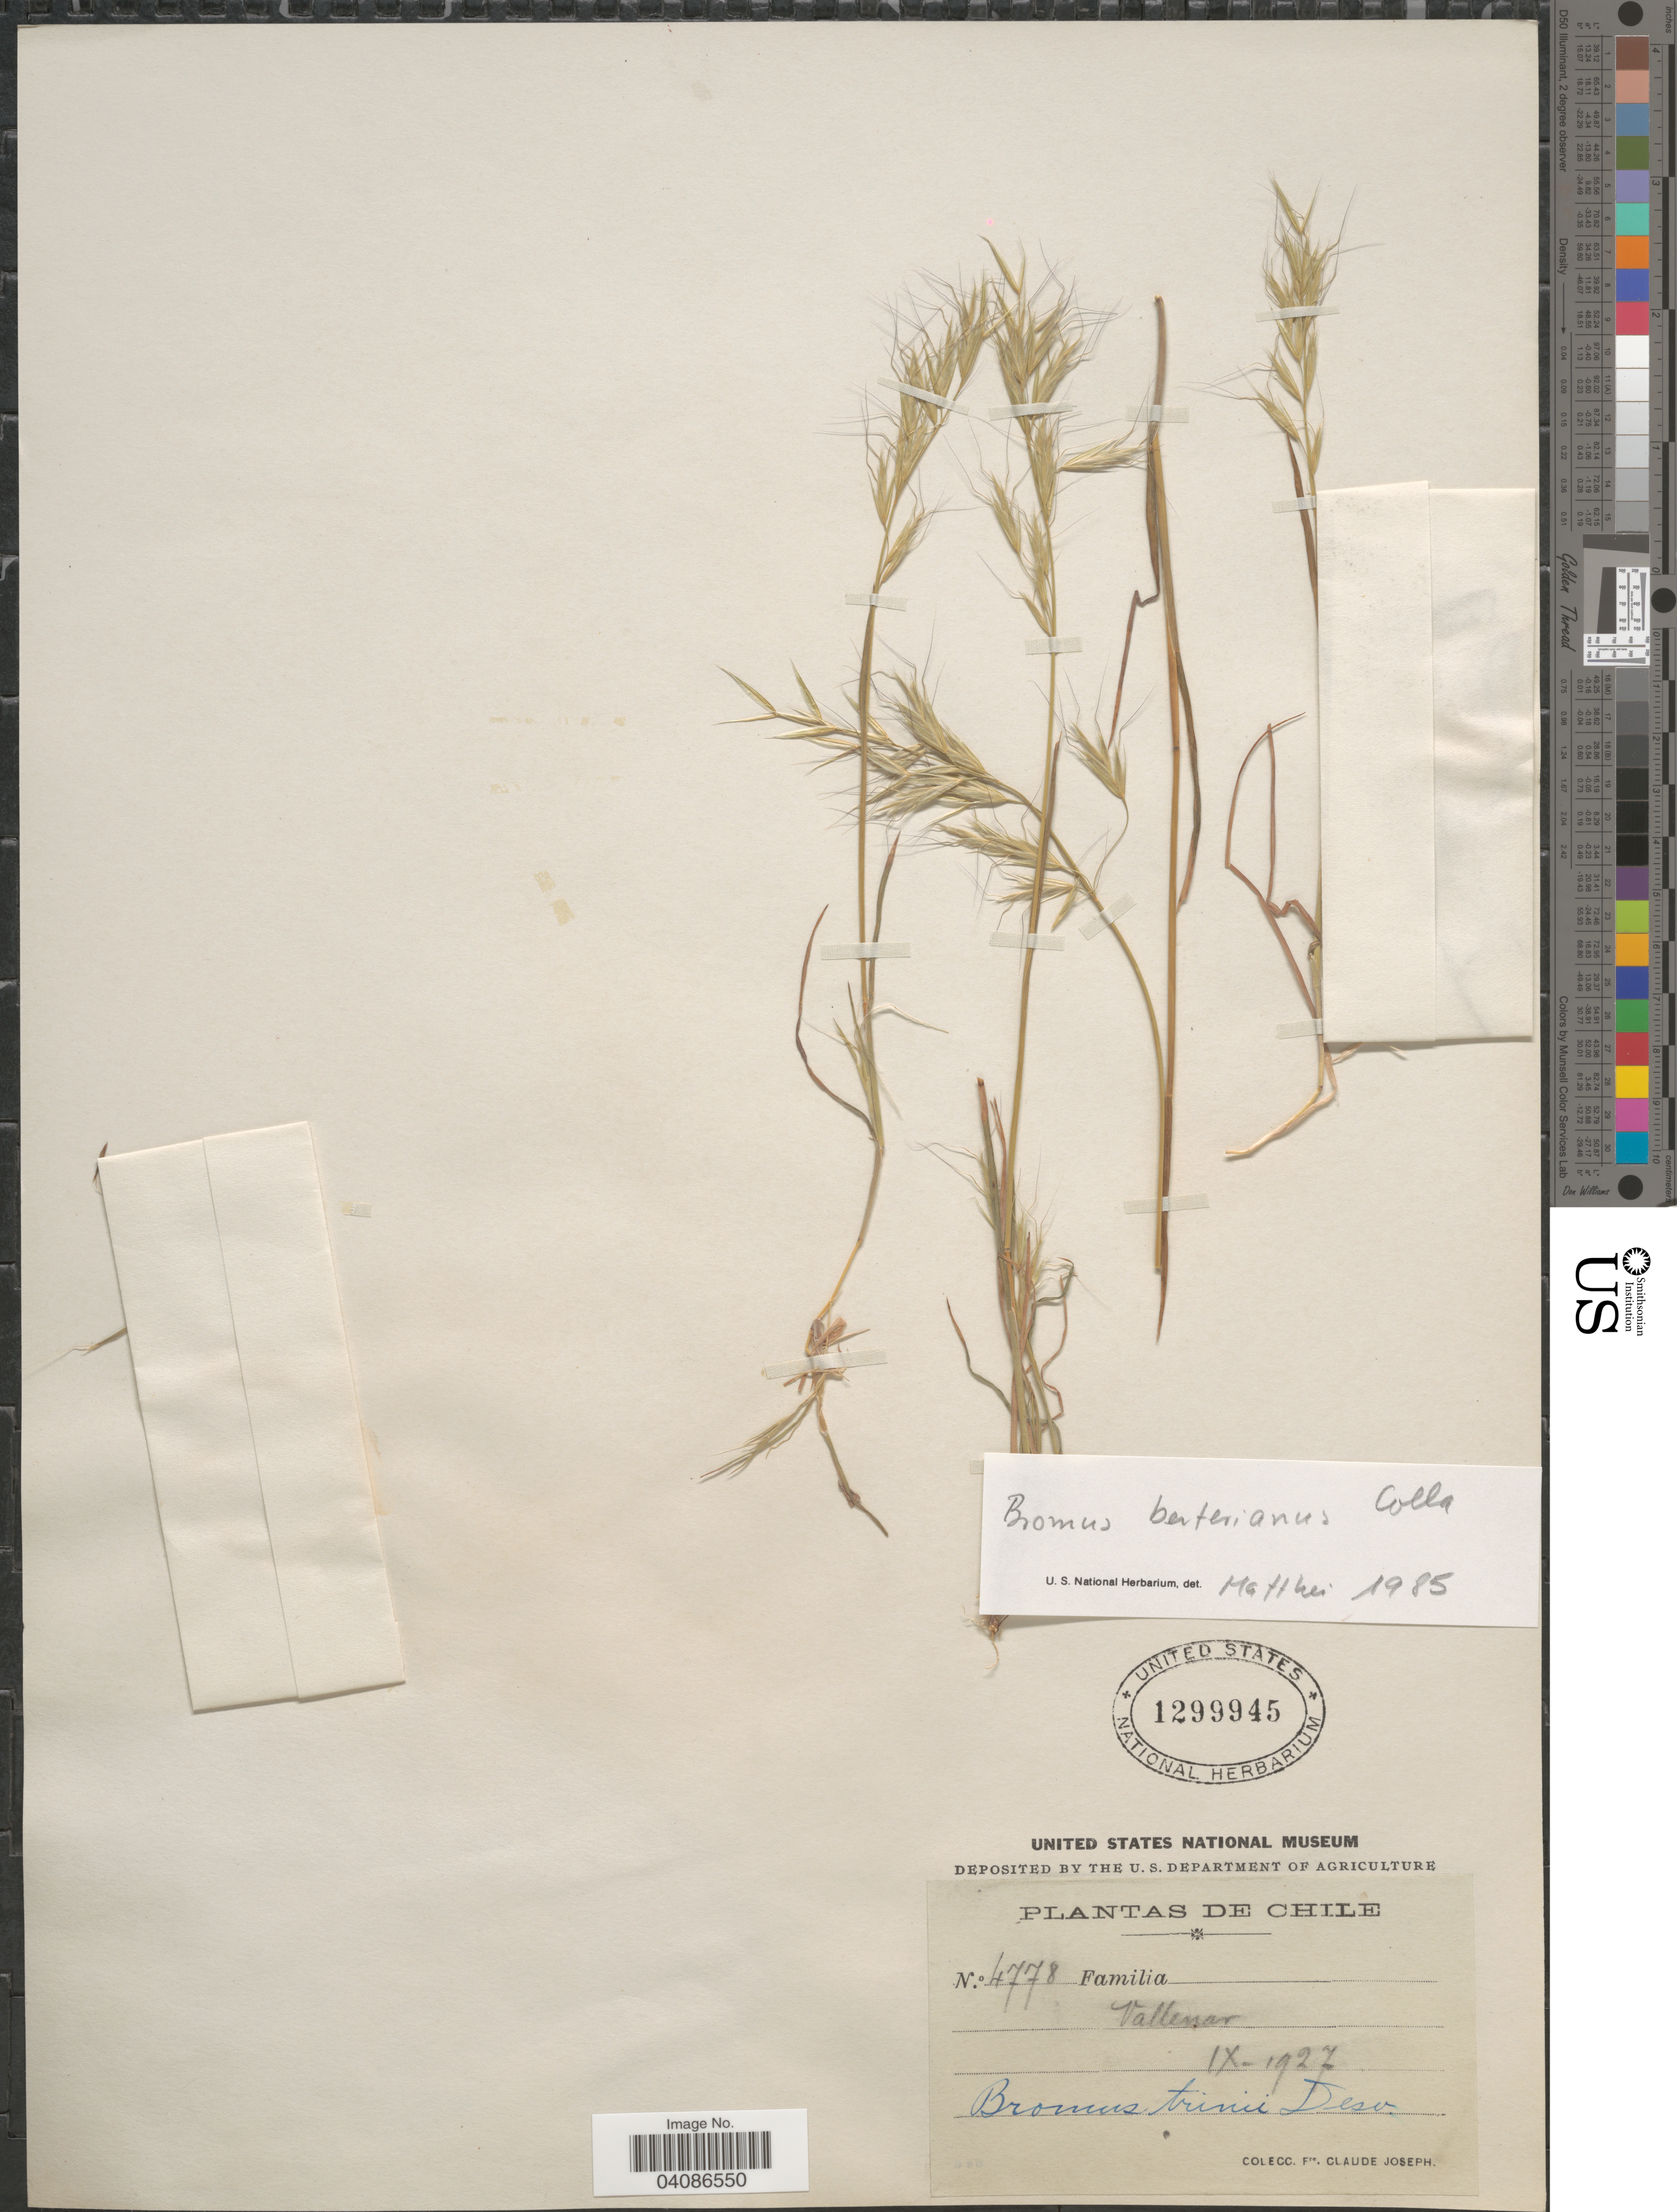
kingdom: Plantae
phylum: Tracheophyta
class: Liliopsida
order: Poales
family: Poaceae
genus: Bromus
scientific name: Bromus berteroanus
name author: Colla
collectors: Bro. Claude-Joseph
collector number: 4778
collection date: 1927-09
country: Chile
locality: Vallenar.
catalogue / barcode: US 1299945